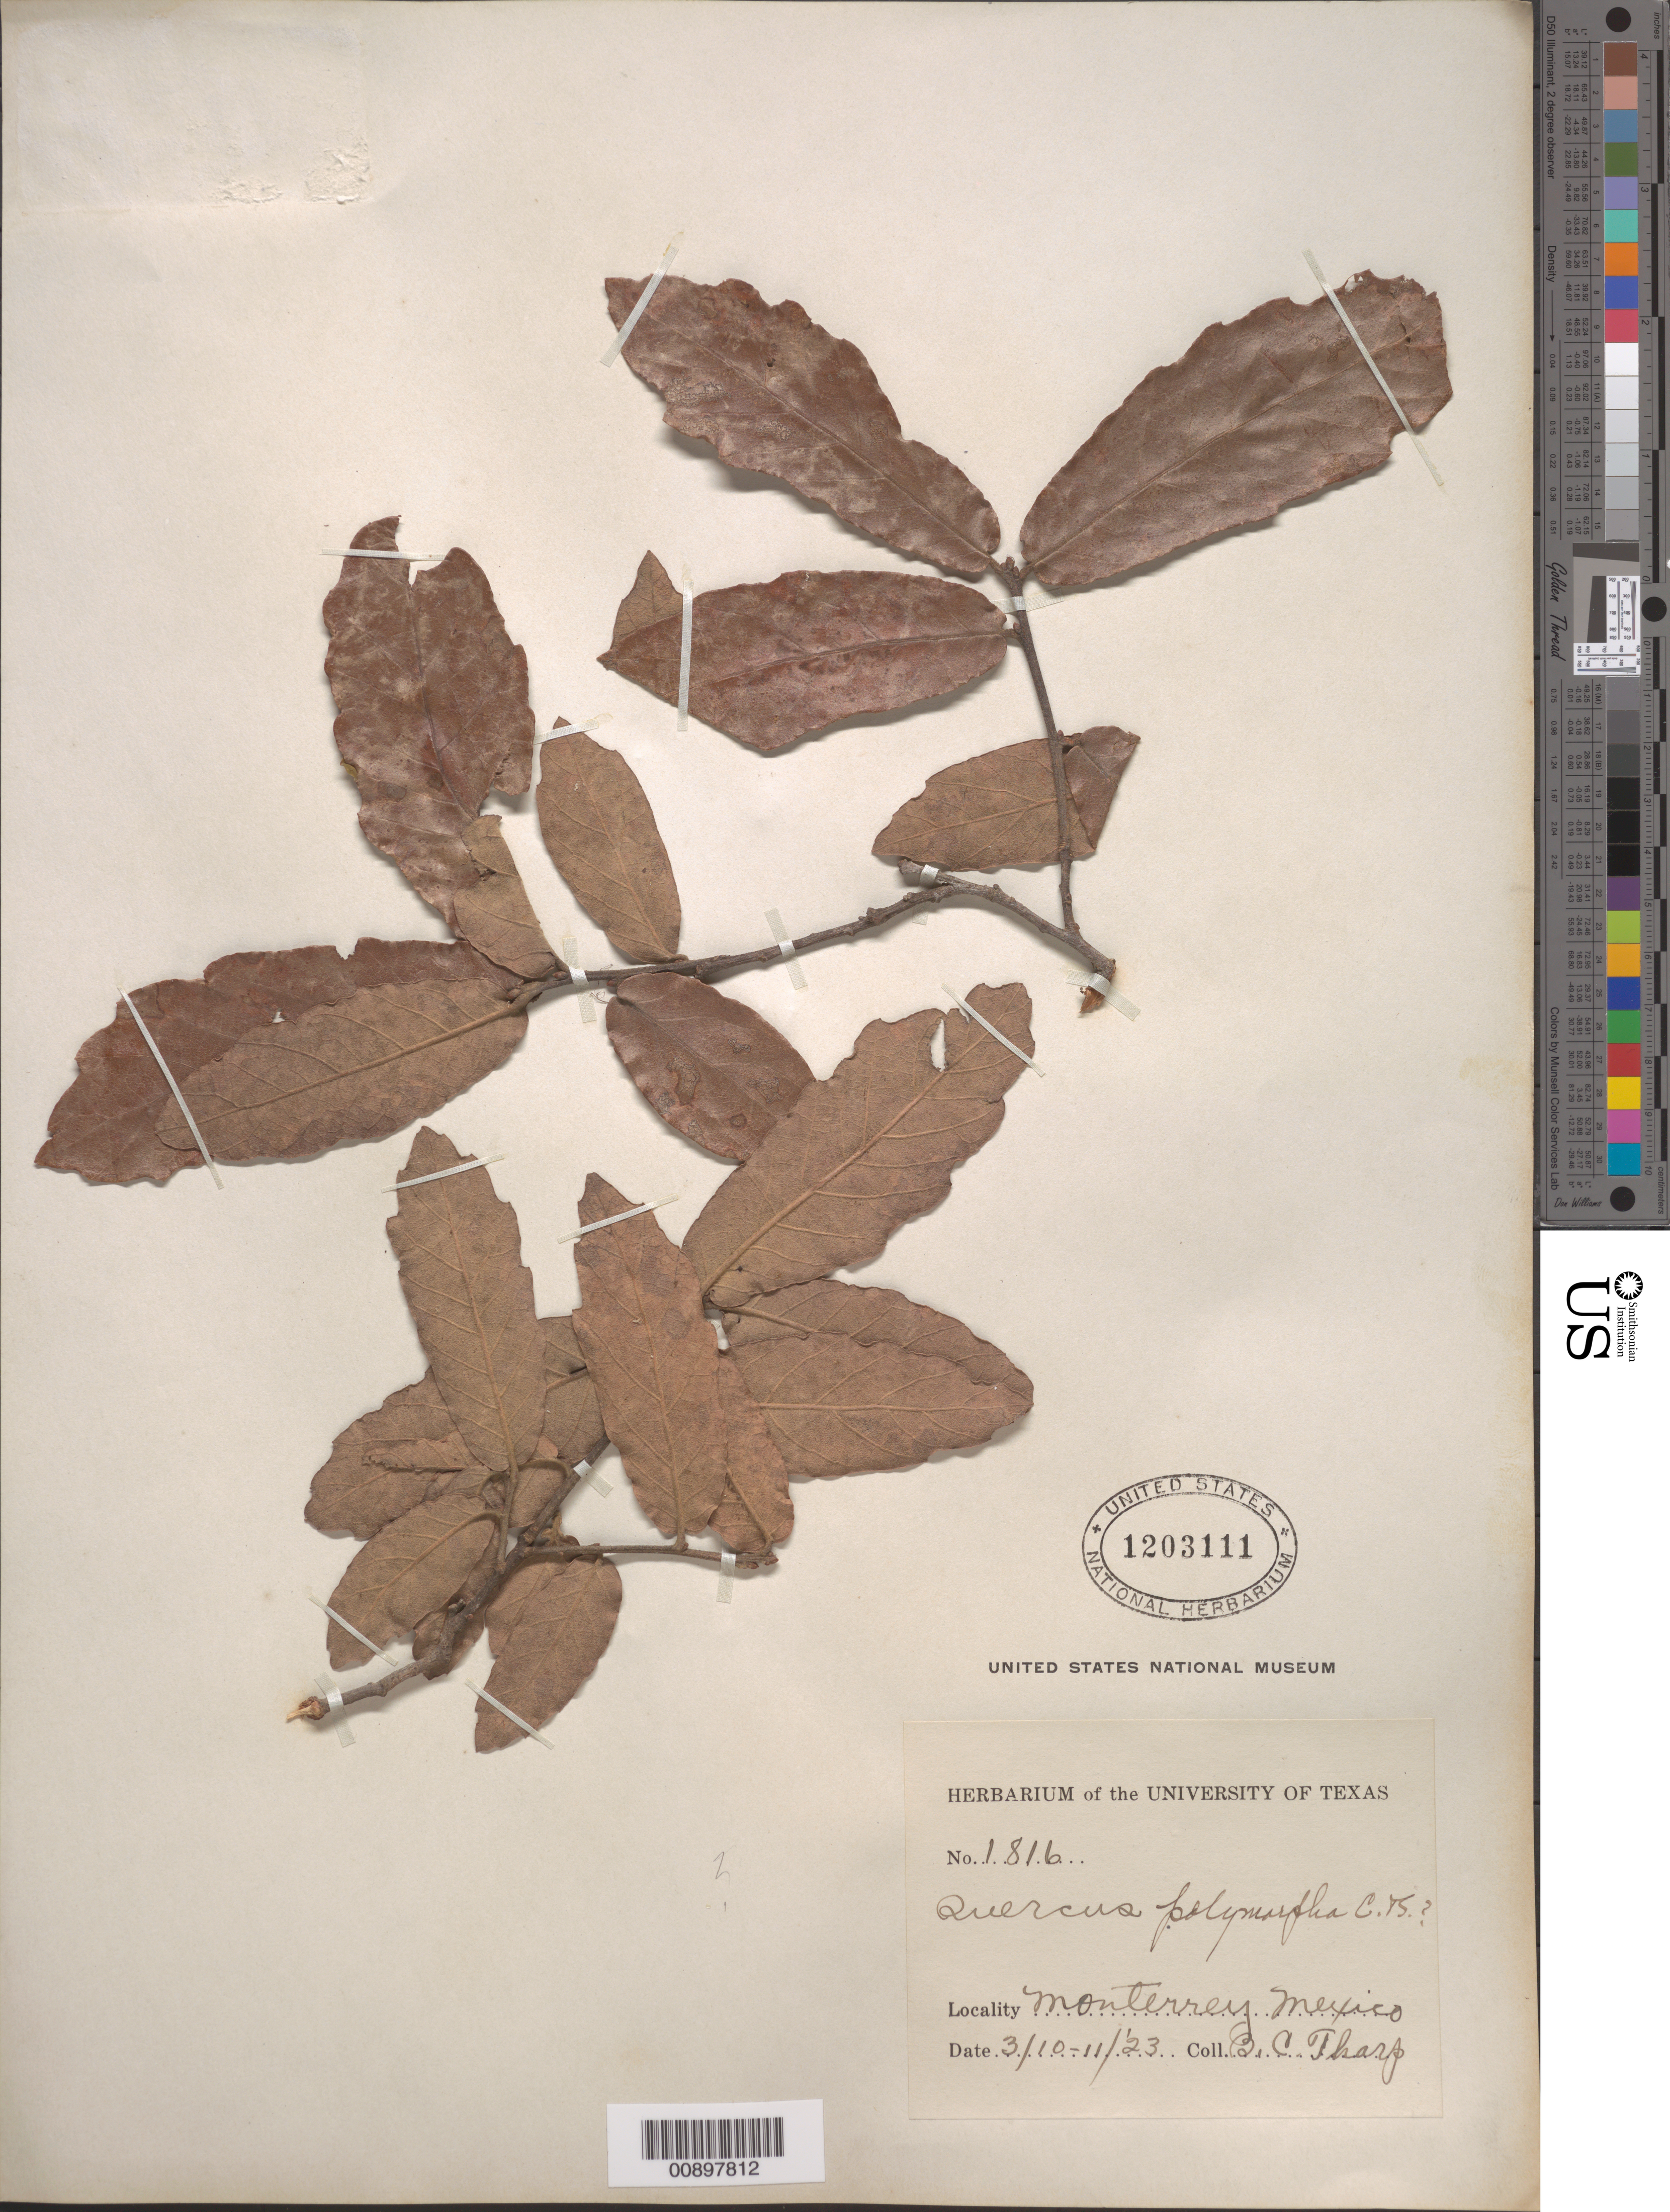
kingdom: Plantae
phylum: Tracheophyta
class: Magnoliopsida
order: Fagales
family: Fagaceae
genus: Quercus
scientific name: Quercus polymorpha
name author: Schltdl. & Cham.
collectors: B. C. Tharp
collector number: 1816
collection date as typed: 10 Mar 1923 to 11 Mar 1923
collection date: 1923-03-10/1923-03-11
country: Mexico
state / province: Nuevo León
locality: Monterrey.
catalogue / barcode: US 1203111